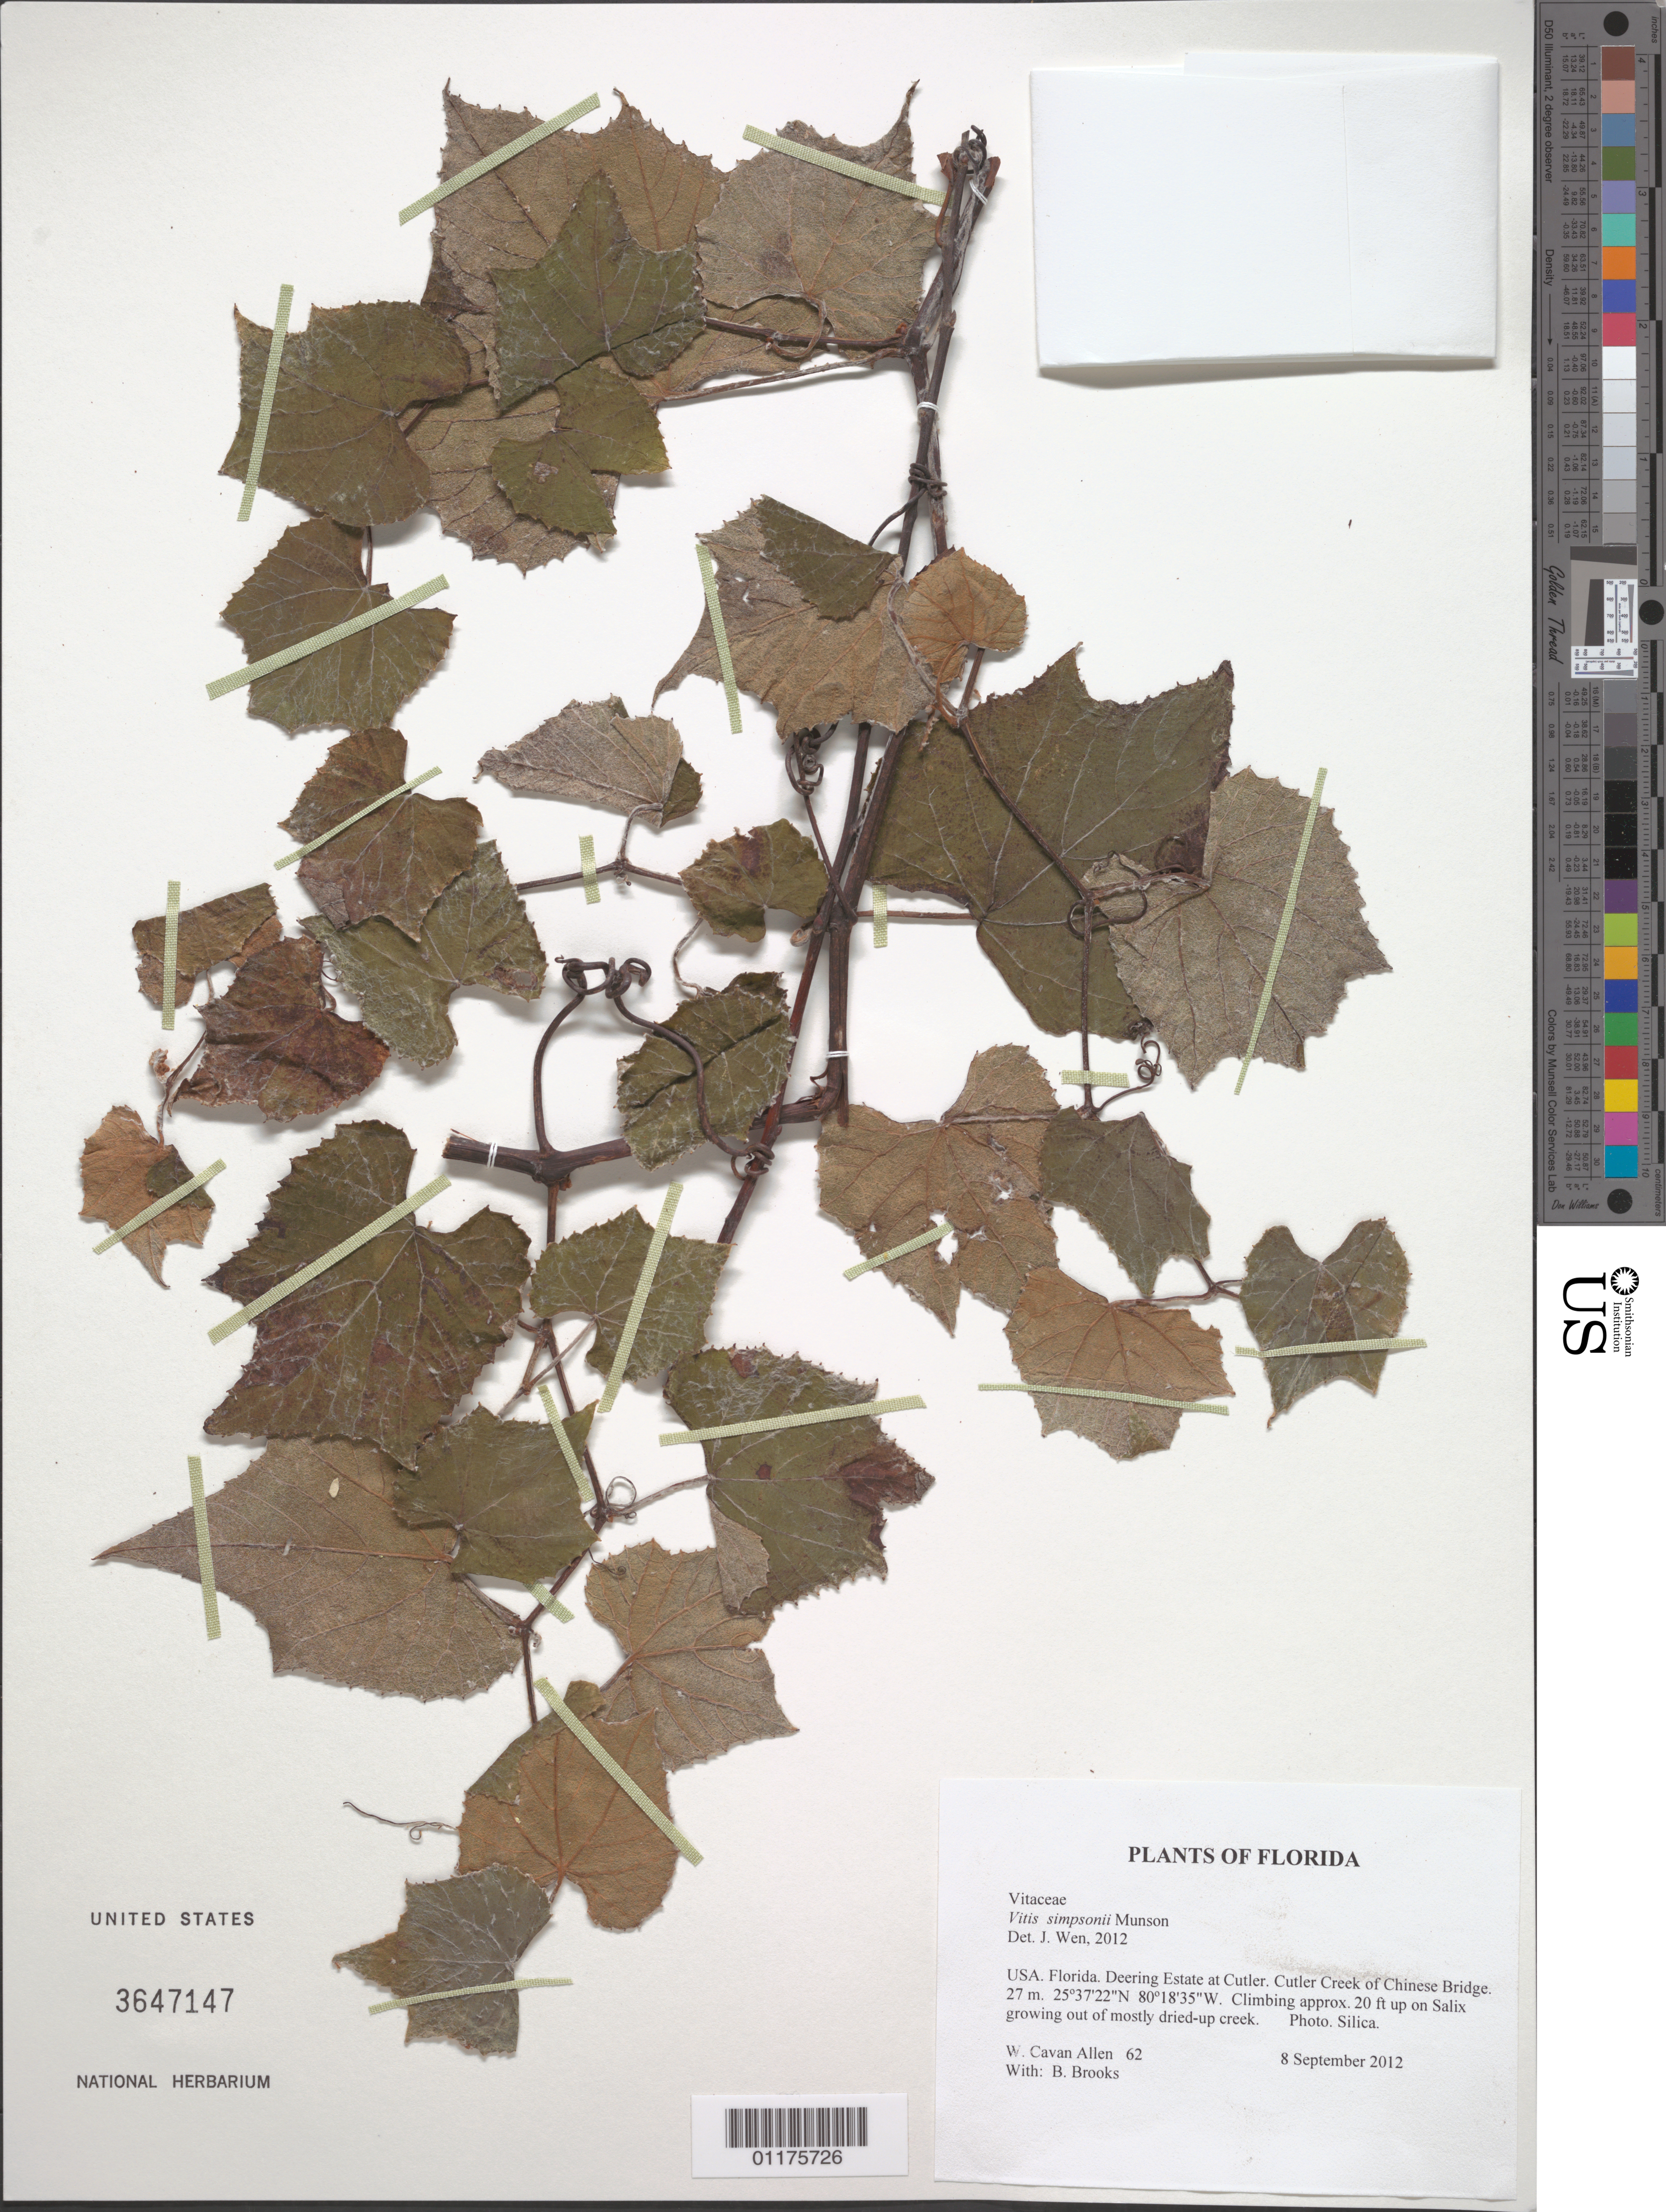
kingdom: Plantae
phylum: Tracheophyta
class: Magnoliopsida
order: Vitales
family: Vitaceae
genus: Vitis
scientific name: Vitis simpsonii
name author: Munson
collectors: W. C. Allen & B. Brooks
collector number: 62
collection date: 2012-09-08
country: United States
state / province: Florida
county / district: Miami-Dade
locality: Deering Estate at Cutler, Cutler Creek of Chinese Bridge.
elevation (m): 27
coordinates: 25 37 22 N, 80 18 35 W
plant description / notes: Photo. Silica.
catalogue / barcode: US 3647147